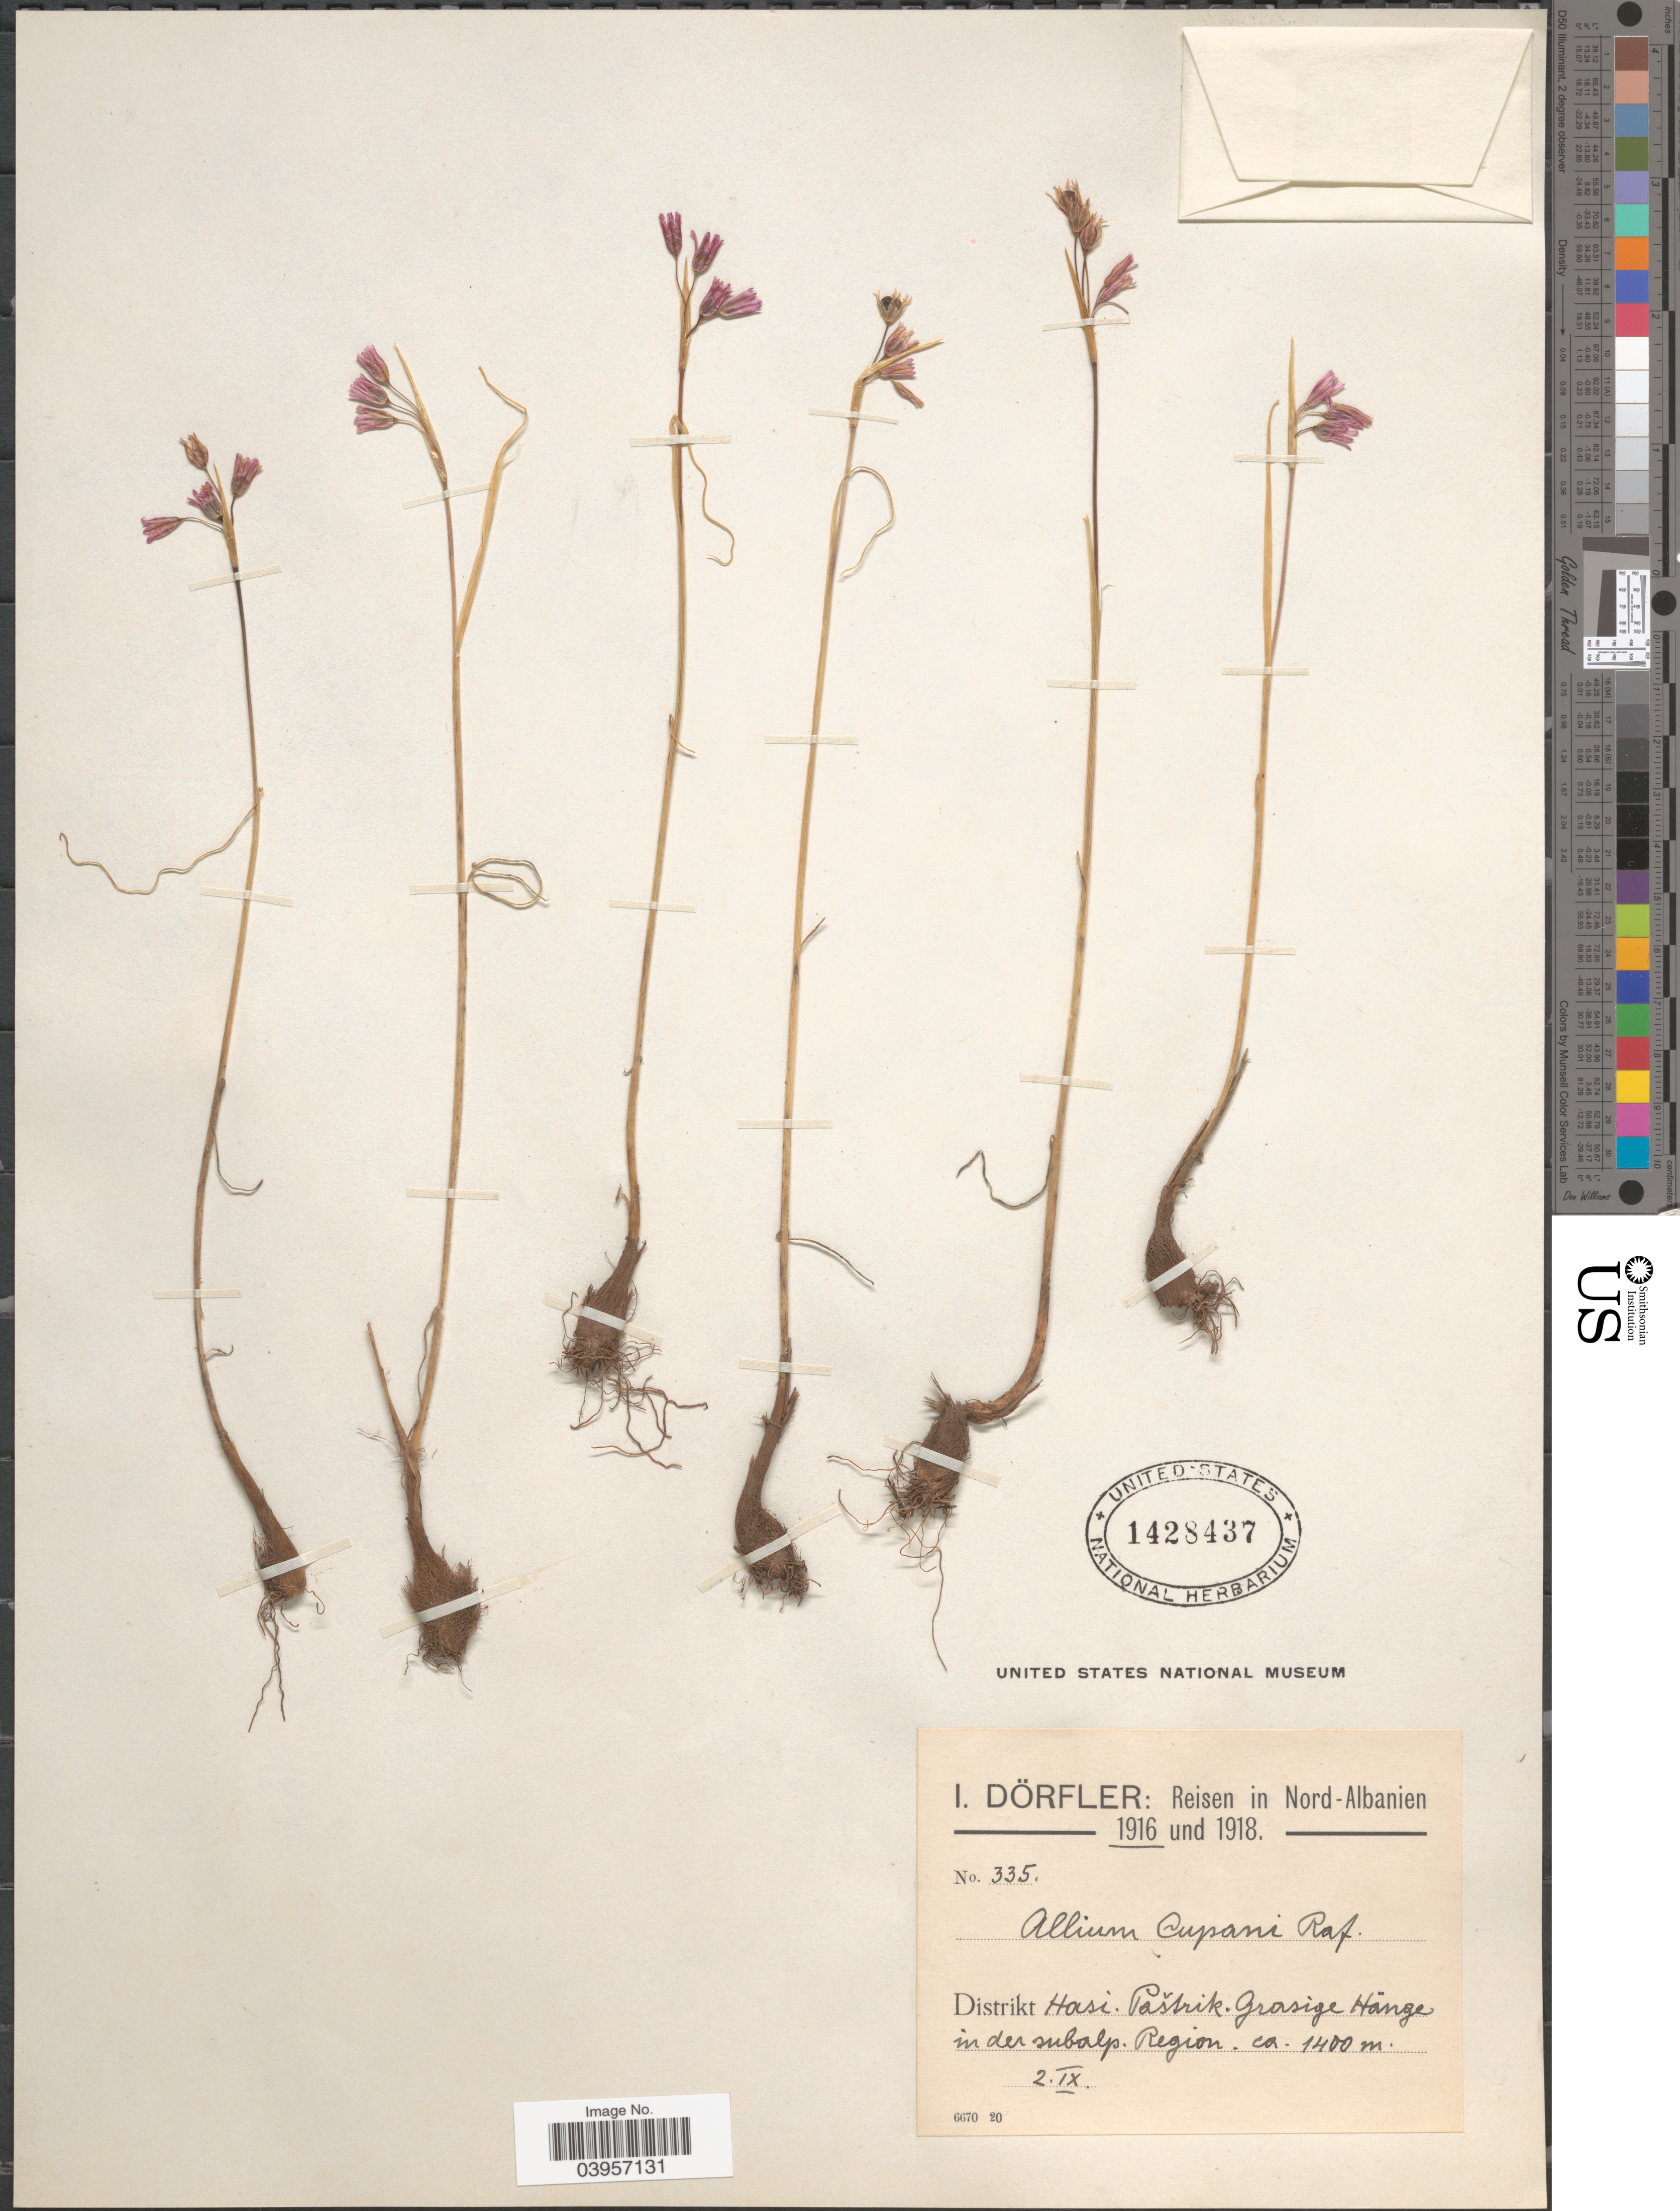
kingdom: Plantae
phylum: Tracheophyta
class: Liliopsida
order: Asparagales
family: Amaryllidaceae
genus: Allium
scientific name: Allium cupani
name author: Raf.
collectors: I. Dörfler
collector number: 335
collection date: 1916-09-02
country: Albania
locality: Nord-Albanien. Distrikt Hasi Paštrik. Grasige Hänge in der subalp. Region.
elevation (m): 1400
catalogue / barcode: US 1428437